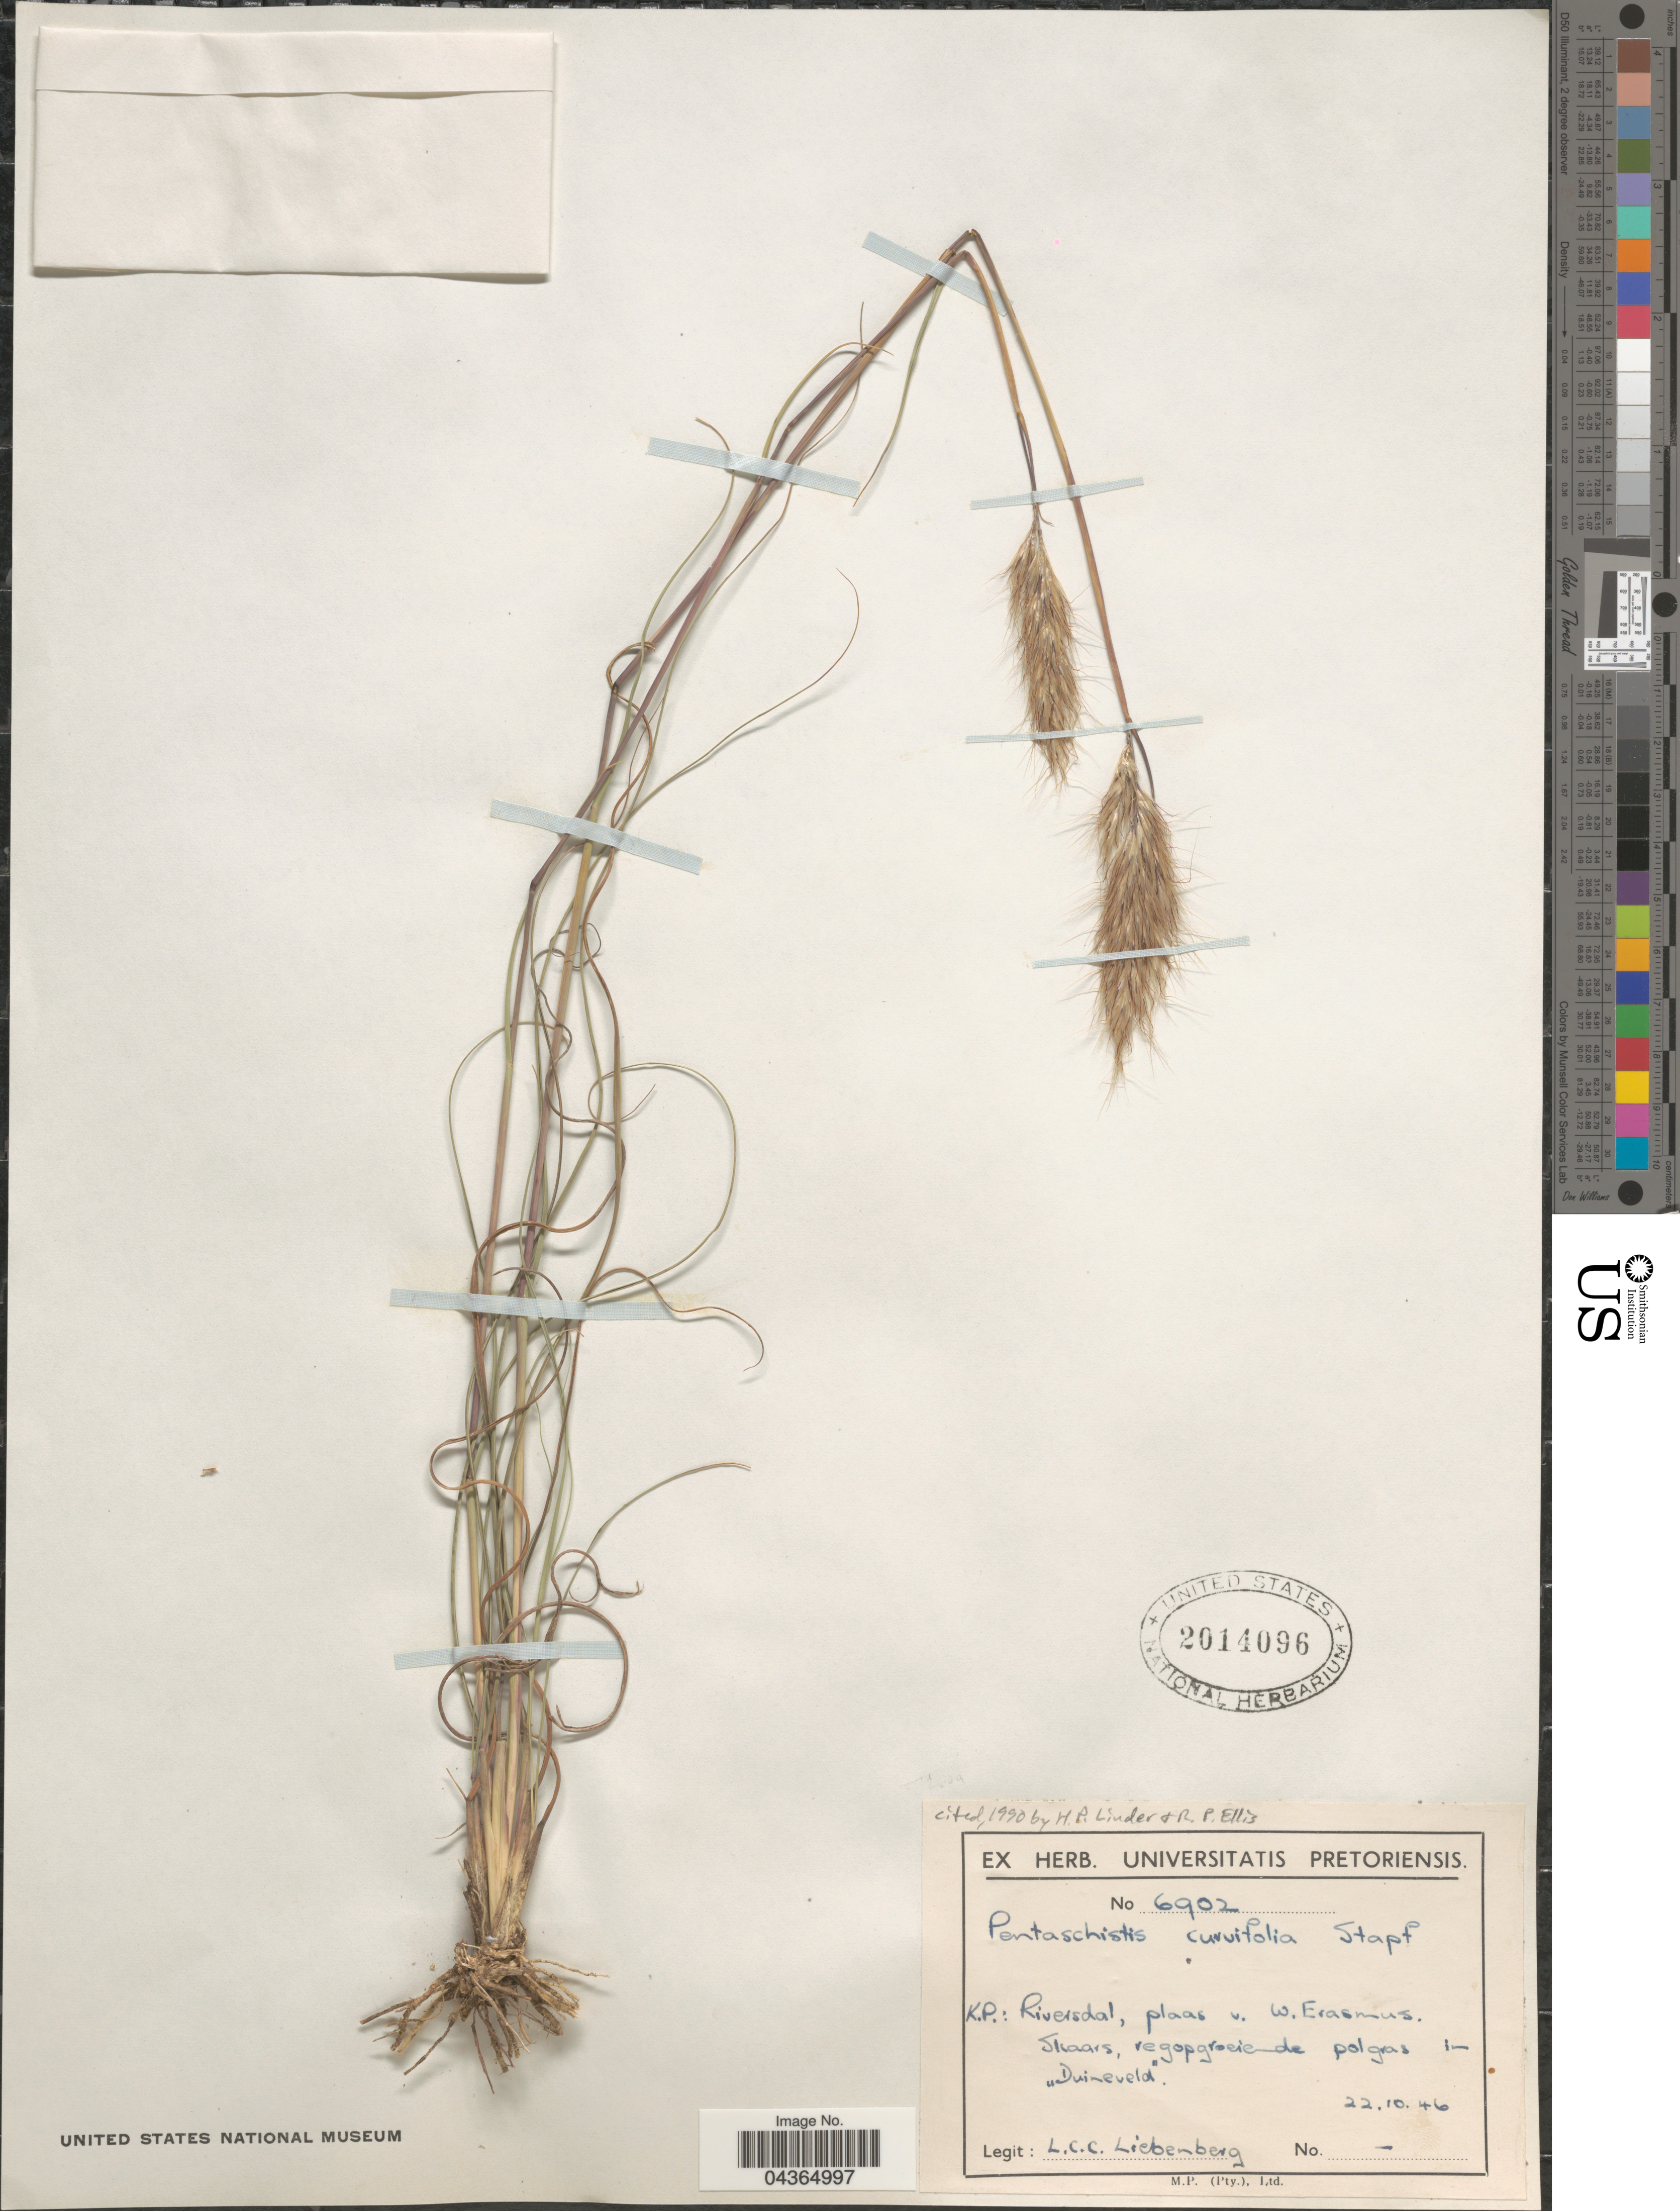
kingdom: Plantae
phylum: Tracheophyta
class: Liliopsida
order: Poales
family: Poaceae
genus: Pentameris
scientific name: Pentameris curvifolia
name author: (Schrad.) Steud.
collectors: L. Liebenberg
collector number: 6902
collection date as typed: Transcribed d/m/y: 22/10/46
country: South Africa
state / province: Western Cape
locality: K.P.: Riversdal, plaas v. W. Erasmus.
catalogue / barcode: US 2014096